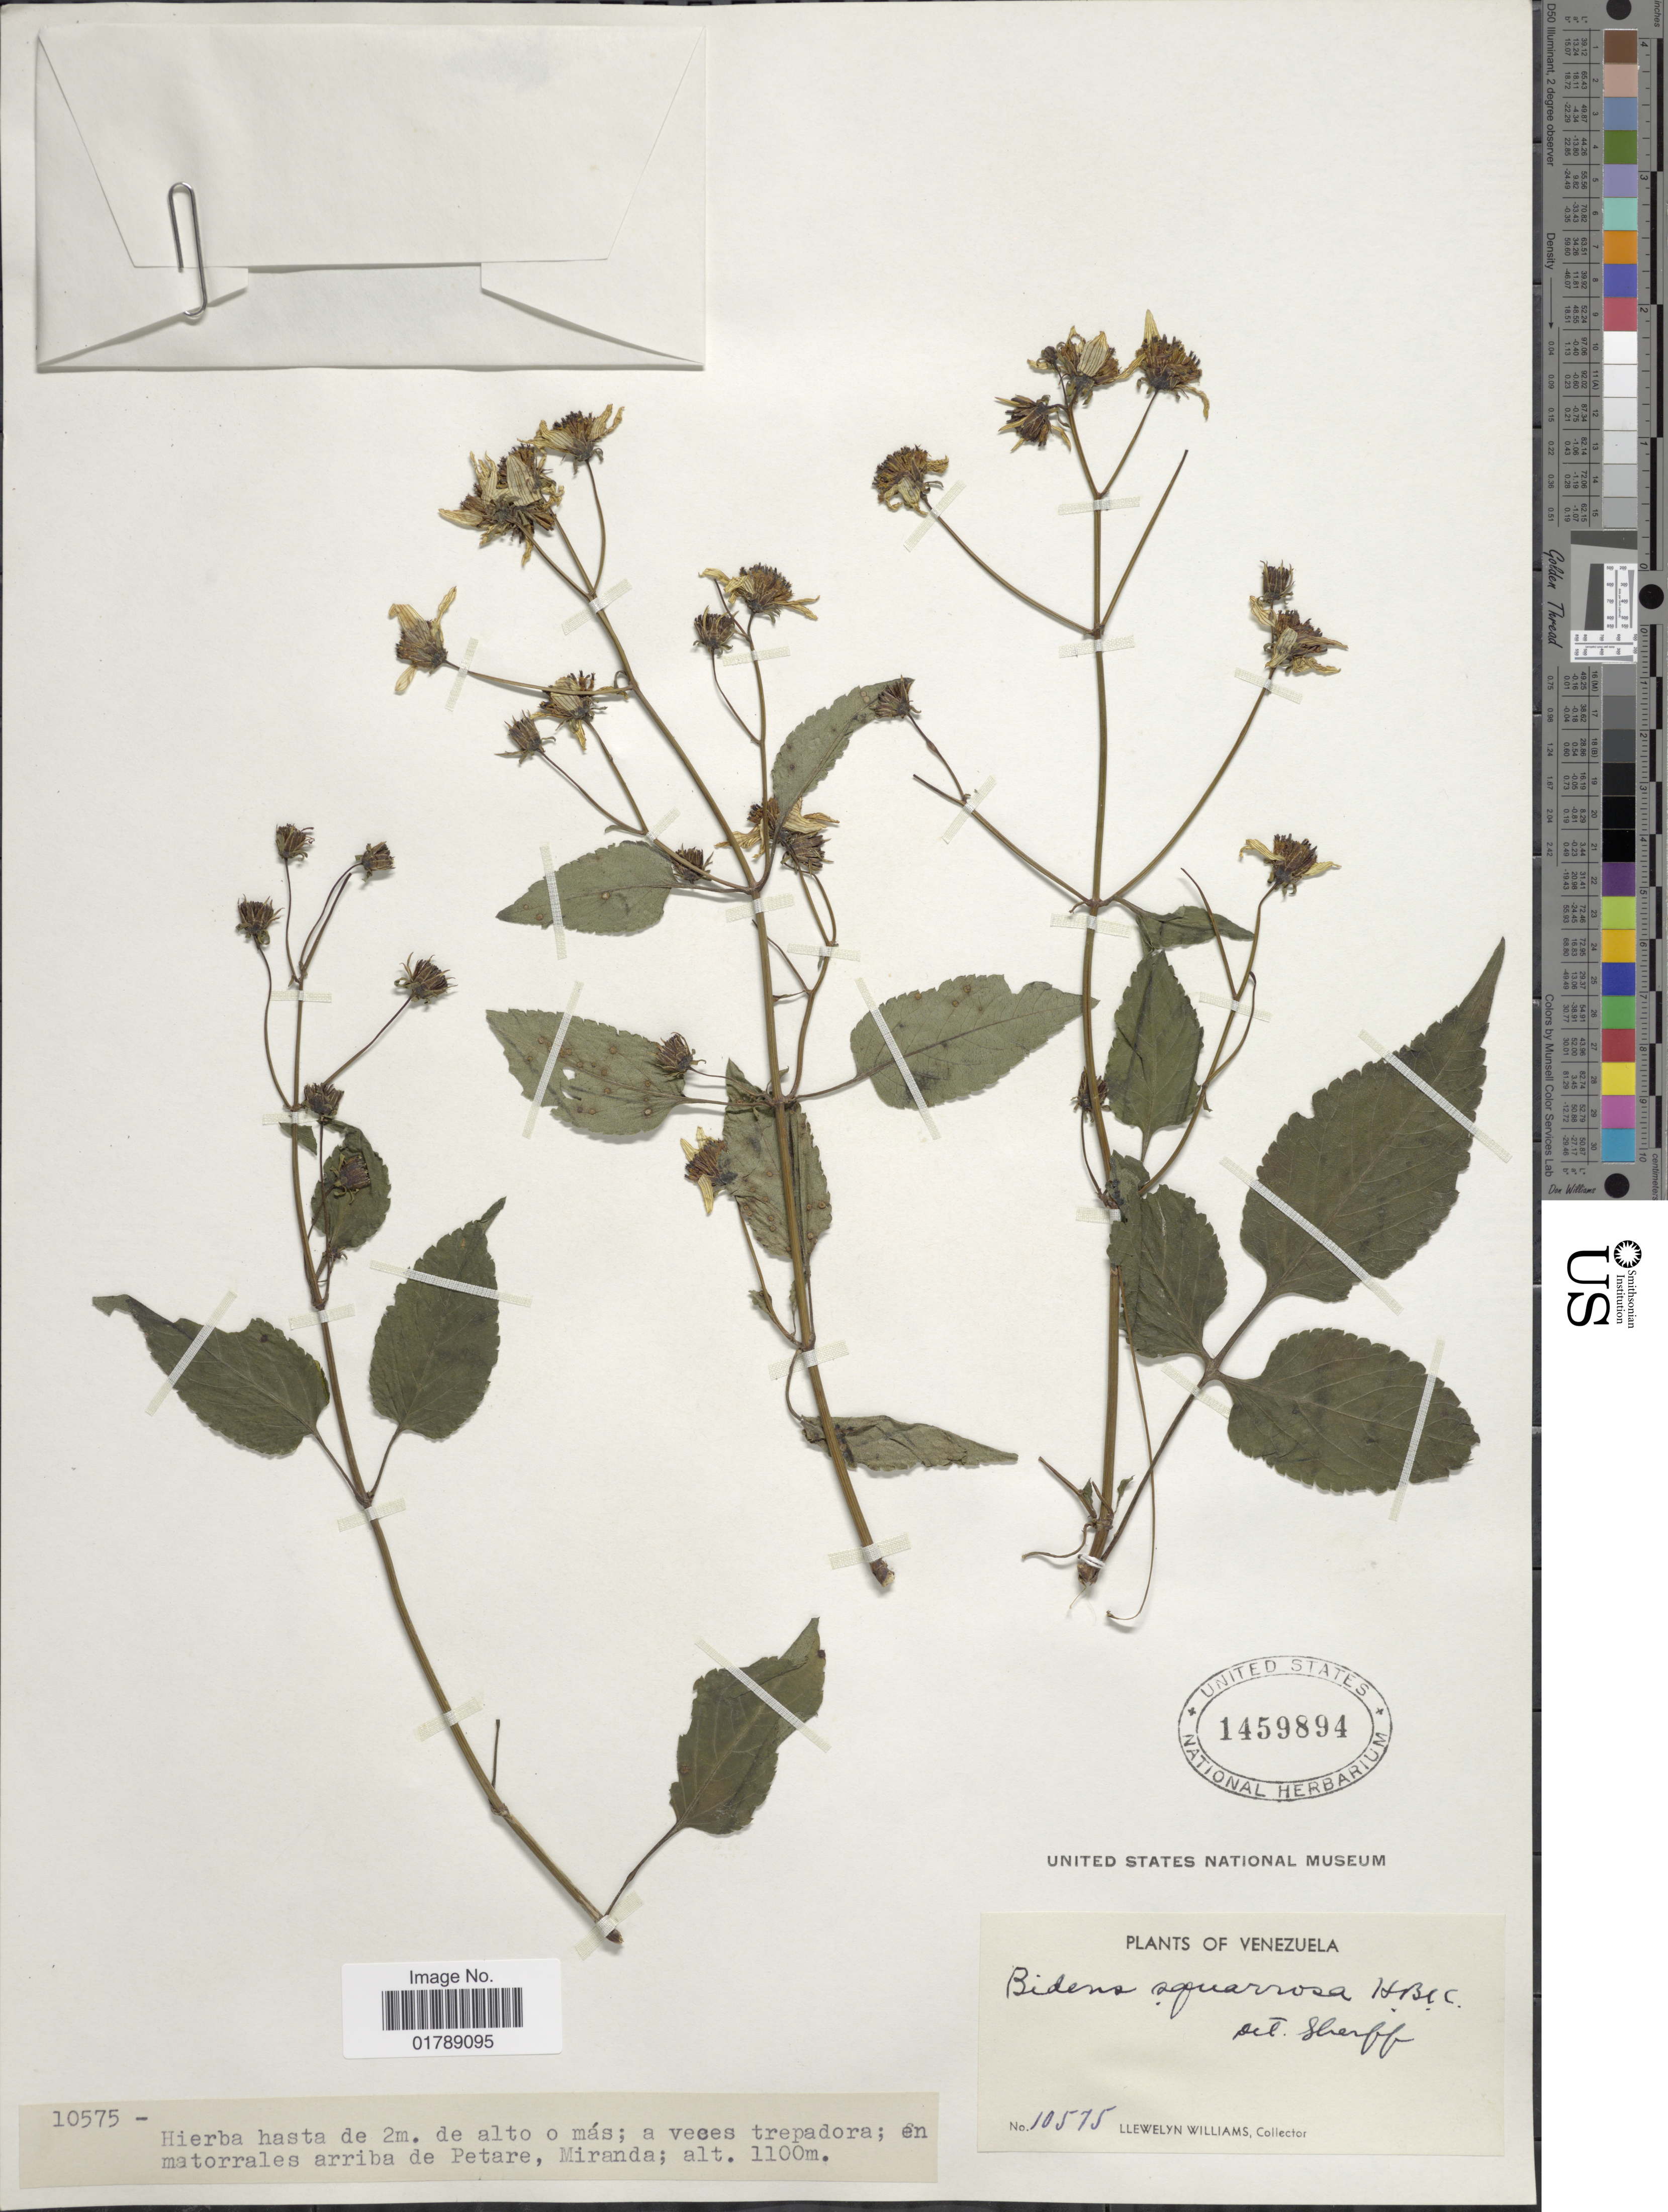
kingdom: Plantae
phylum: Tracheophyta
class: Magnoliopsida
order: Asterales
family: Asteraceae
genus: Bidens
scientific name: Bidens squarrosa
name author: Kunth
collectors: Ll. Williams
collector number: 10575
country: Venezuela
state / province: Miranda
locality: En matorrales arriba de Petare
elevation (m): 1100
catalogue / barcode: US 1459894